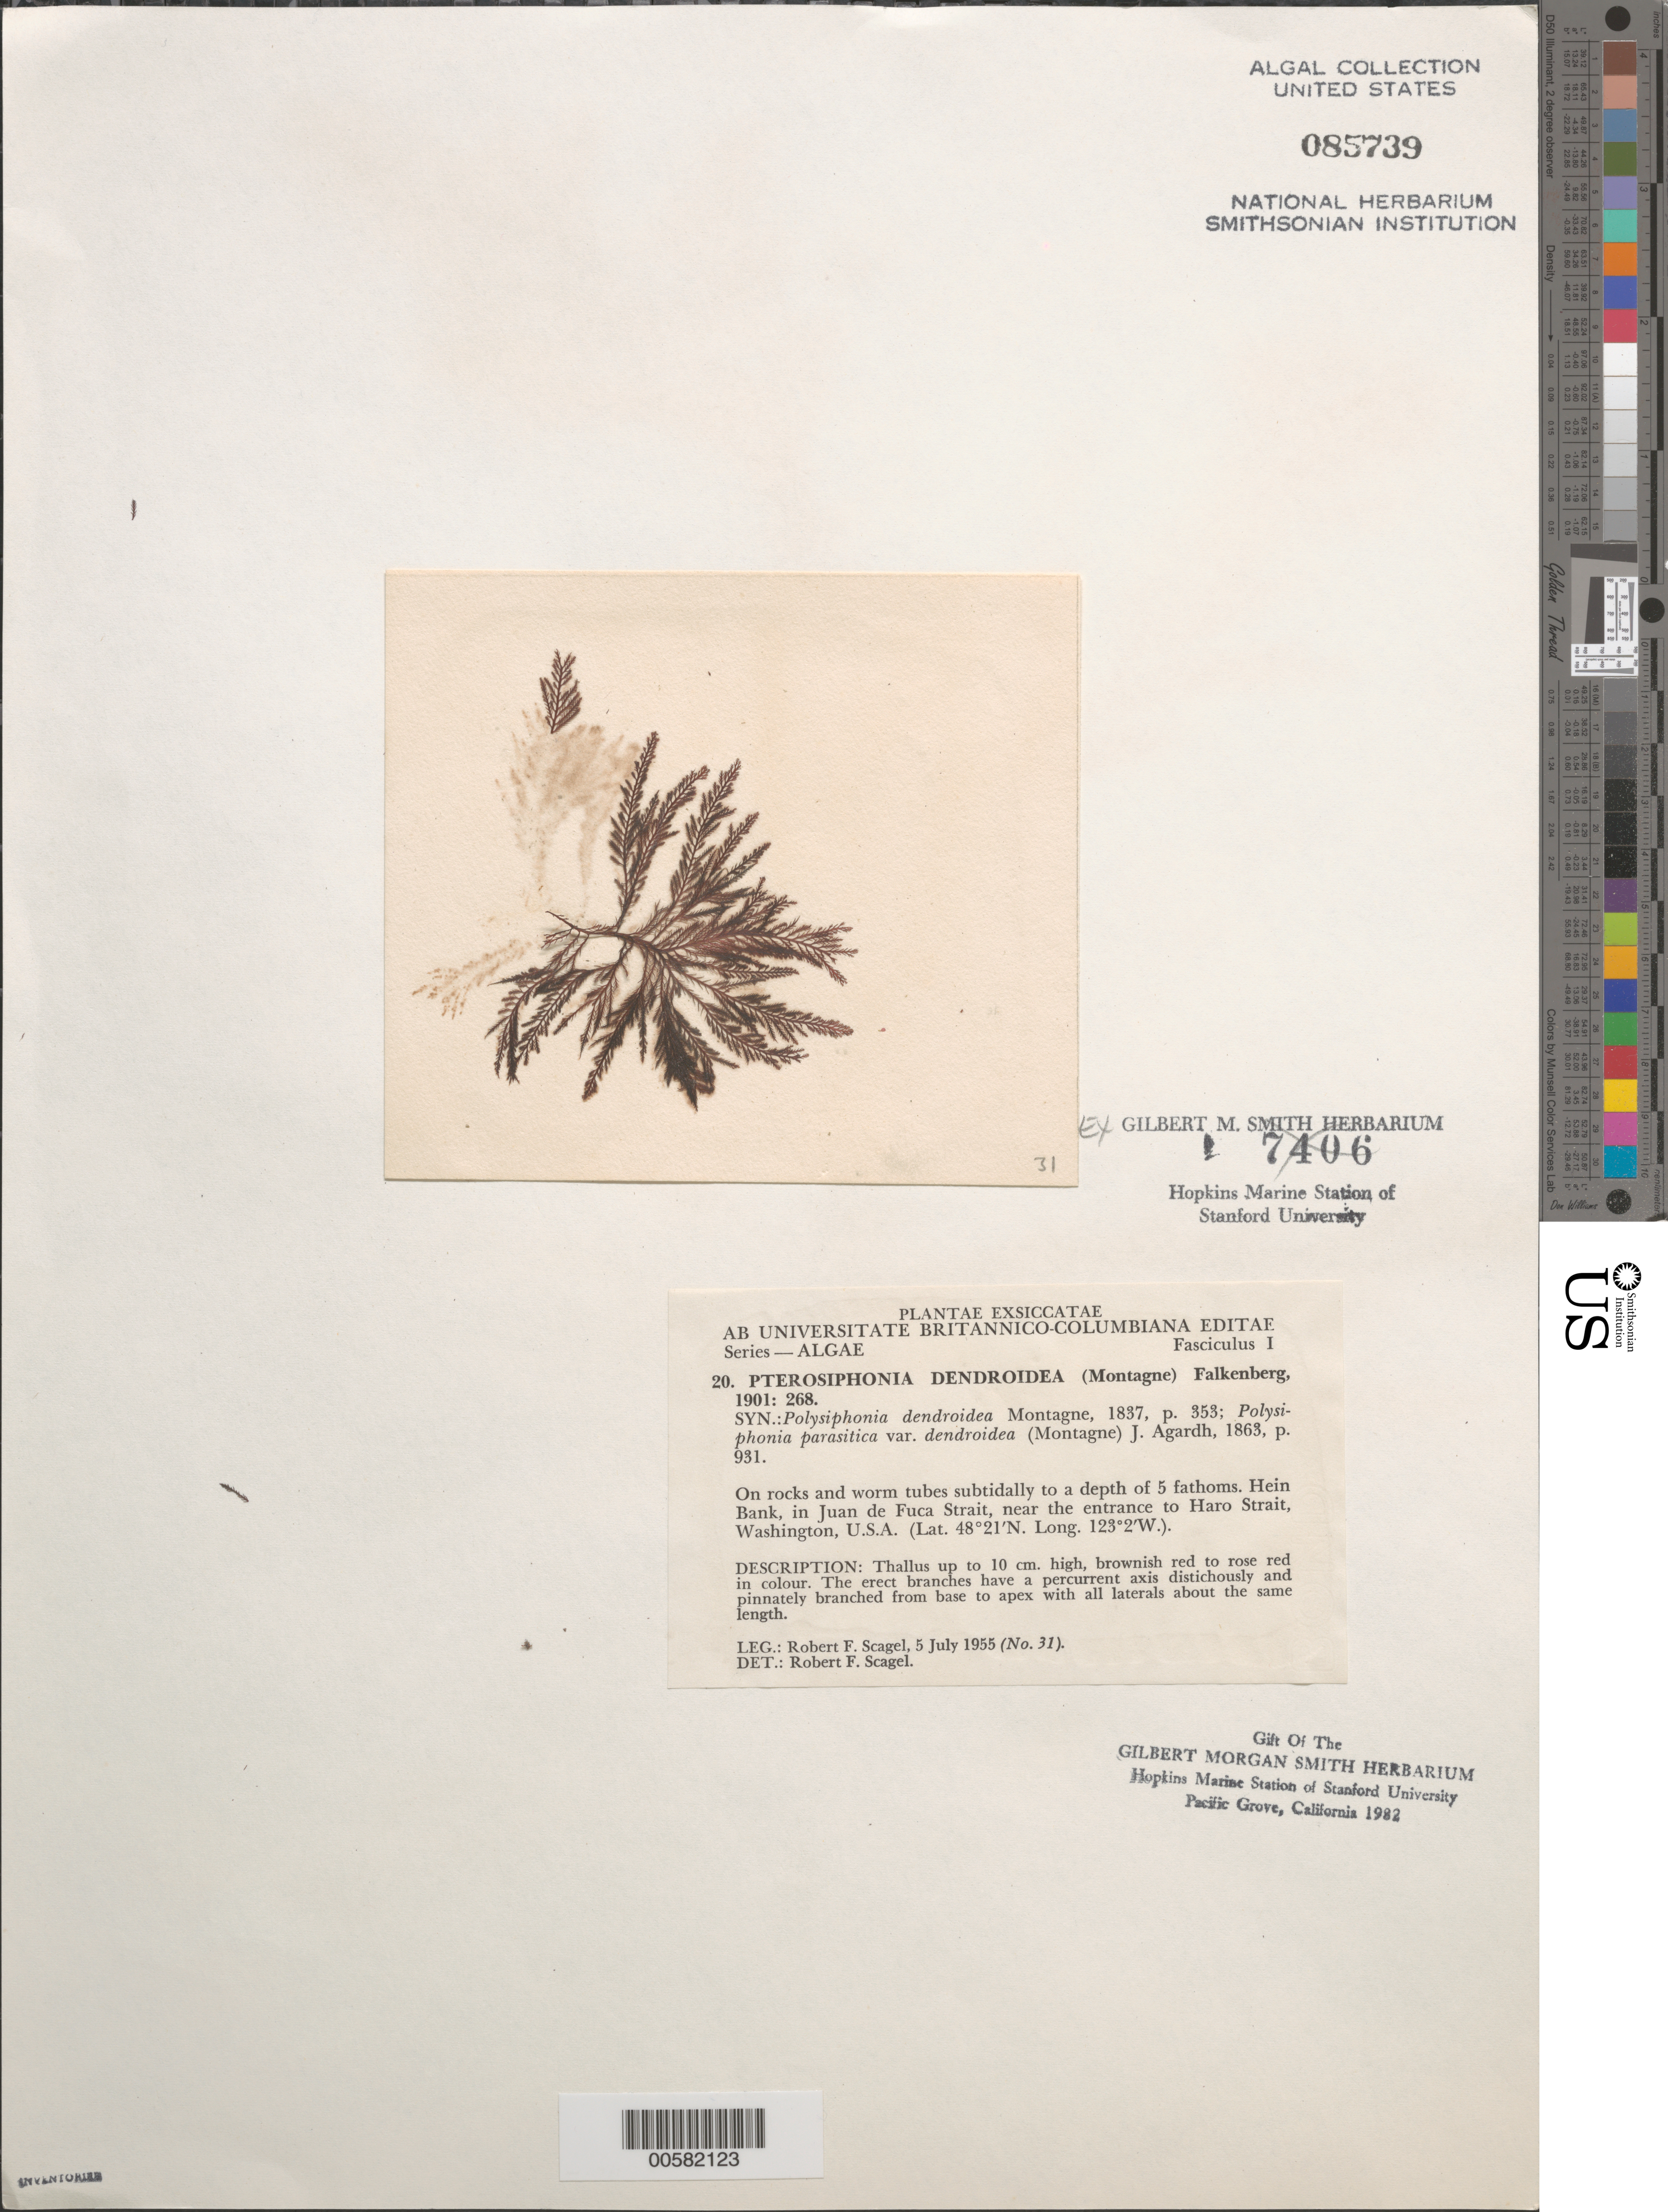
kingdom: Plantae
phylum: Rhodophyta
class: Florideophyceae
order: Ceramiales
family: Rhodomelaceae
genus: Symphyocladiella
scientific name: Symphyocladiella dendroidea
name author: (Montagne) Bustamante et al.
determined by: Algae name updating Project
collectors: R. F. Scagel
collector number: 31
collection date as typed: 05 Jul 1955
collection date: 1955-07-05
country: United States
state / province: Washington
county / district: San Juan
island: San Juan Islands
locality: Hein Bank, Strait of Juan de Fuca near Haro Strait entrance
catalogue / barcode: US 85739